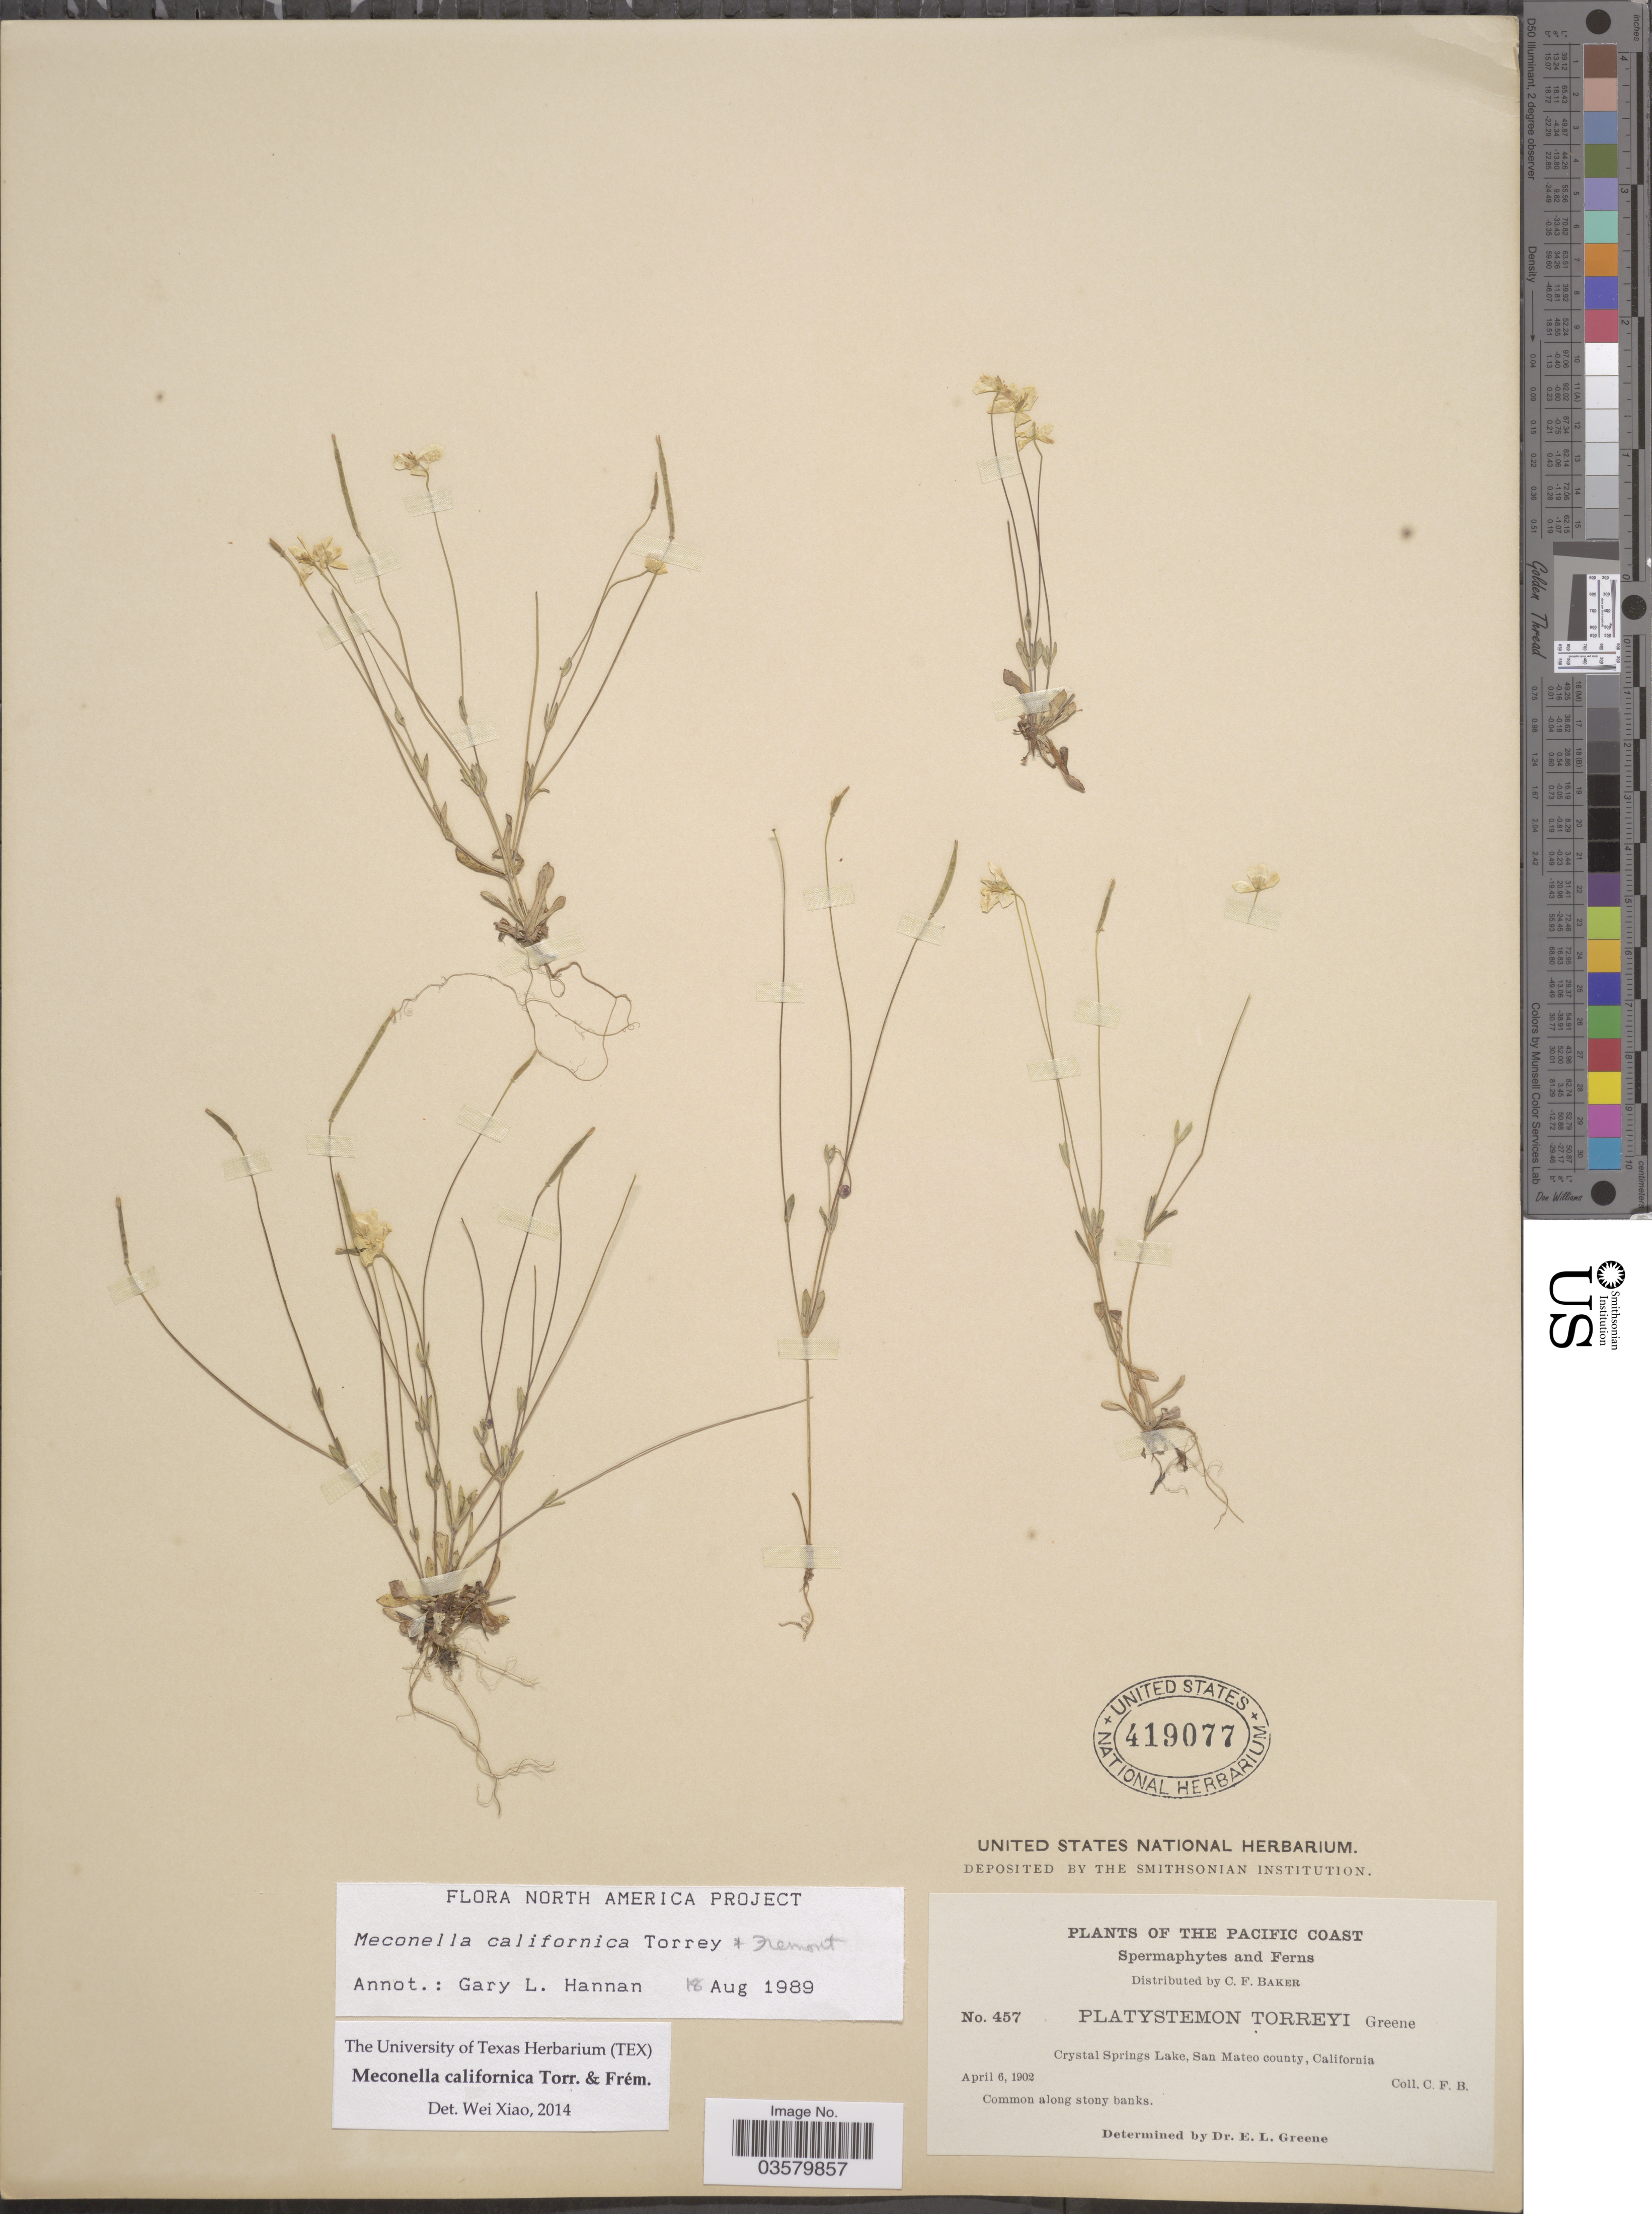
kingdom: Plantae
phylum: Tracheophyta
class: Magnoliopsida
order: Ranunculales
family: Papaveraceae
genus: Meconella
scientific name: Meconella californica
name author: Torr. & Frém.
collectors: C. F. Baker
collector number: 457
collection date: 1902-04-06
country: United States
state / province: California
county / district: San Mateo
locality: The Pacific Coast. Crystal Springs Lake, San Mateo county.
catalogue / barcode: US 419077